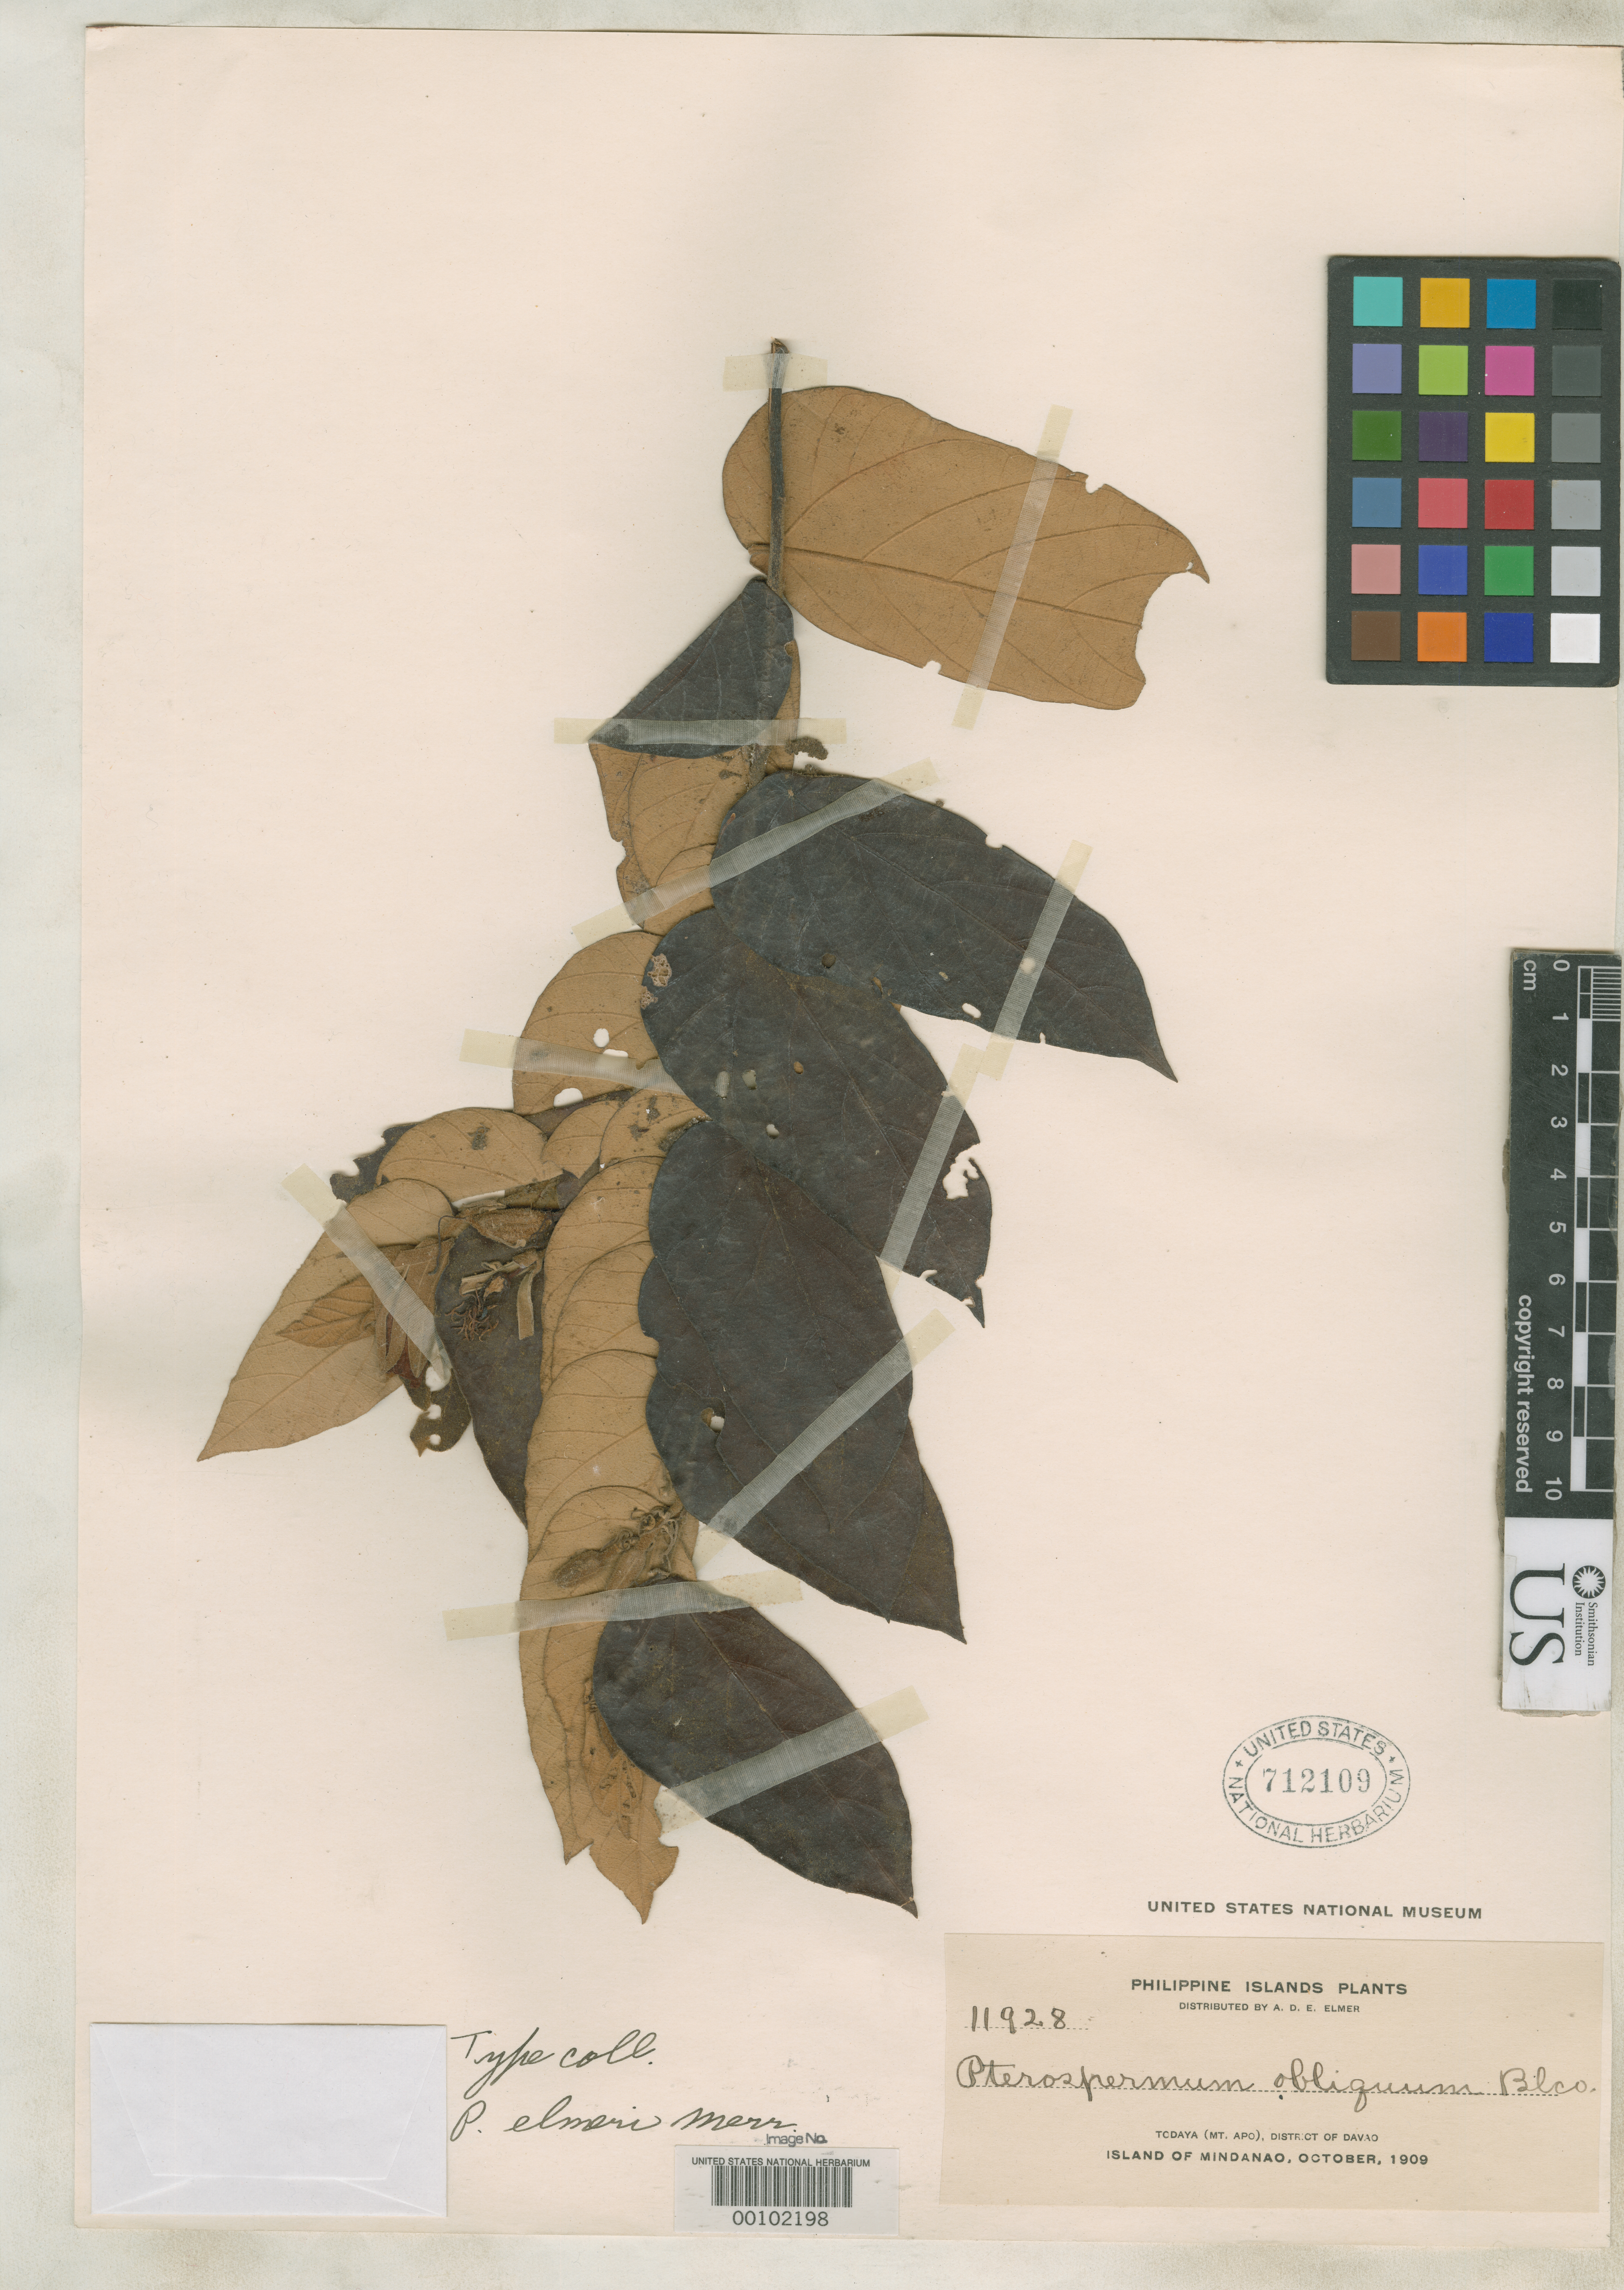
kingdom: Plantae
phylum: Tracheophyta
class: Magnoliopsida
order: Malvales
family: Malvaceae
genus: Pterospermum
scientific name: Pterospermum elmeri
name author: Merr.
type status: Isotype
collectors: A. D. E. Elmer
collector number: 11928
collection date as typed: Oct 1909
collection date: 1909-10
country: Philippines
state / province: Davao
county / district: Davao del Sur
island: Mindanao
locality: Todaya, Mt. Apo.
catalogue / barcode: US 712109